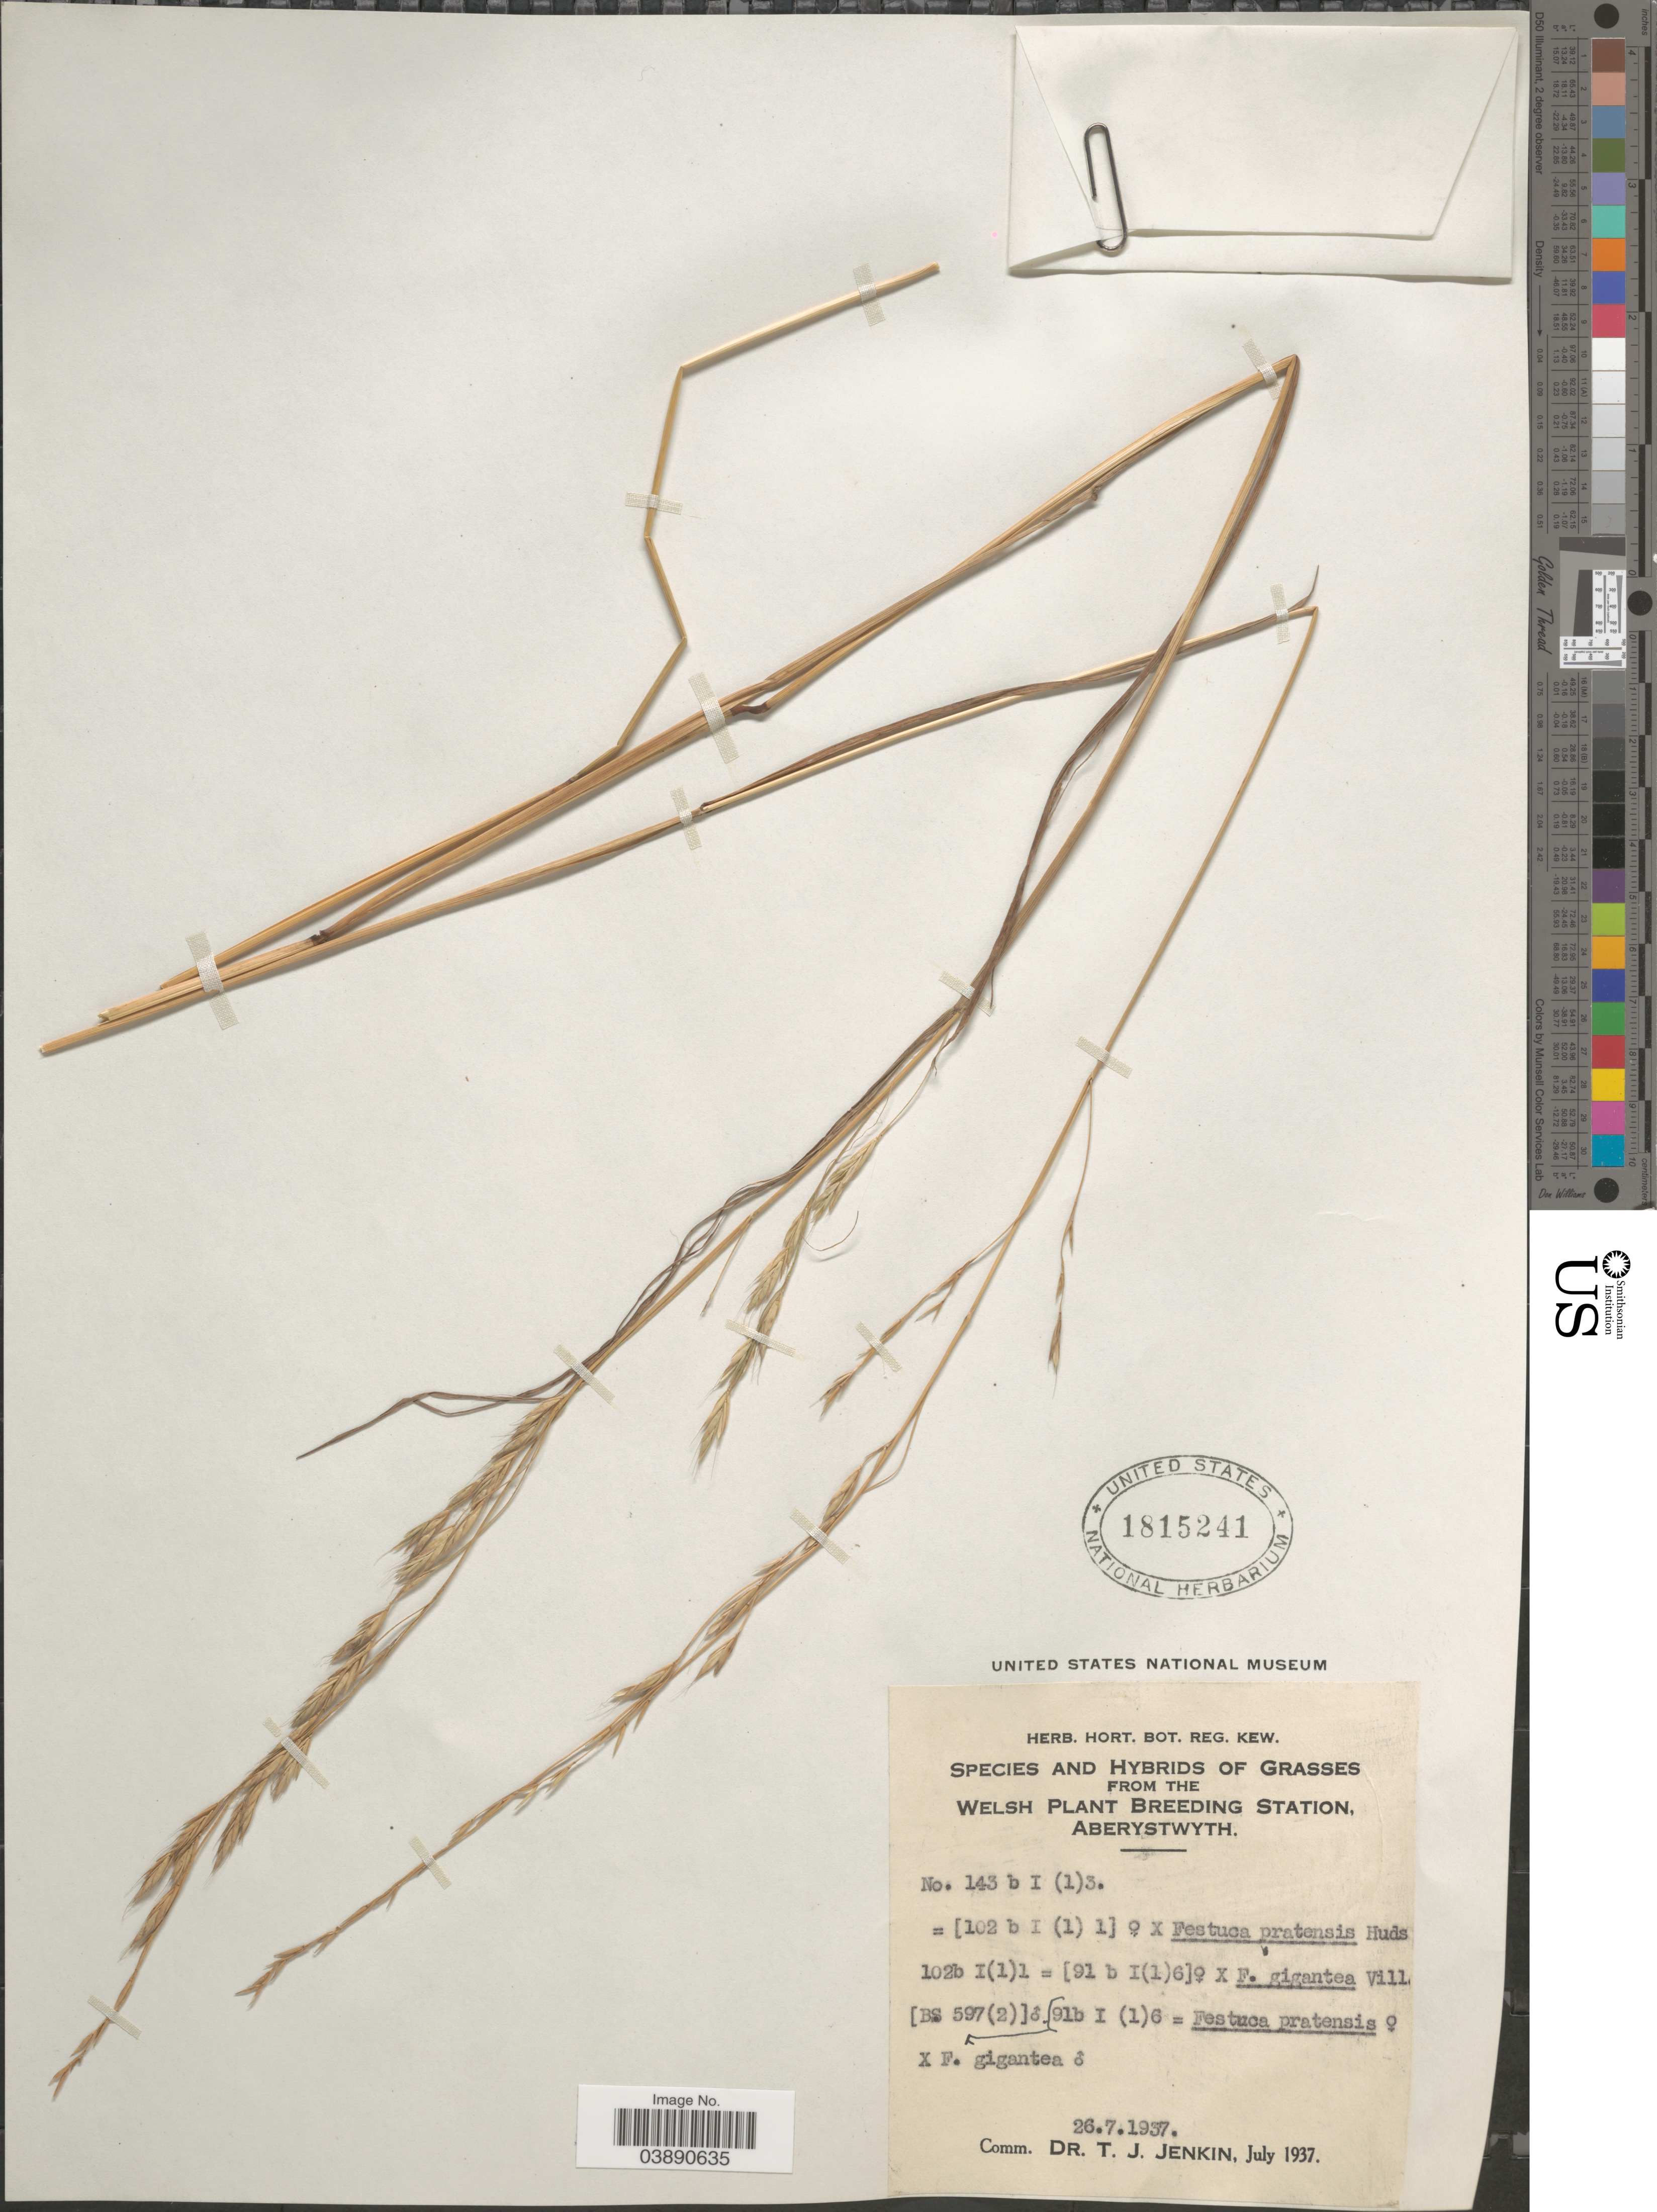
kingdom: Plantae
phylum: Tracheophyta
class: Liliopsida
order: Poales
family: Poaceae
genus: Festuca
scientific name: Festuca sp.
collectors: Ex herb. Hort. Bot. Reg. Kew.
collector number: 143 b I (1) 3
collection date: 1937-07-26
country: United Kingdom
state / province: Wales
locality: Welsh Plant Breeding Station, Aberystwyth.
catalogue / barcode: US 1815241